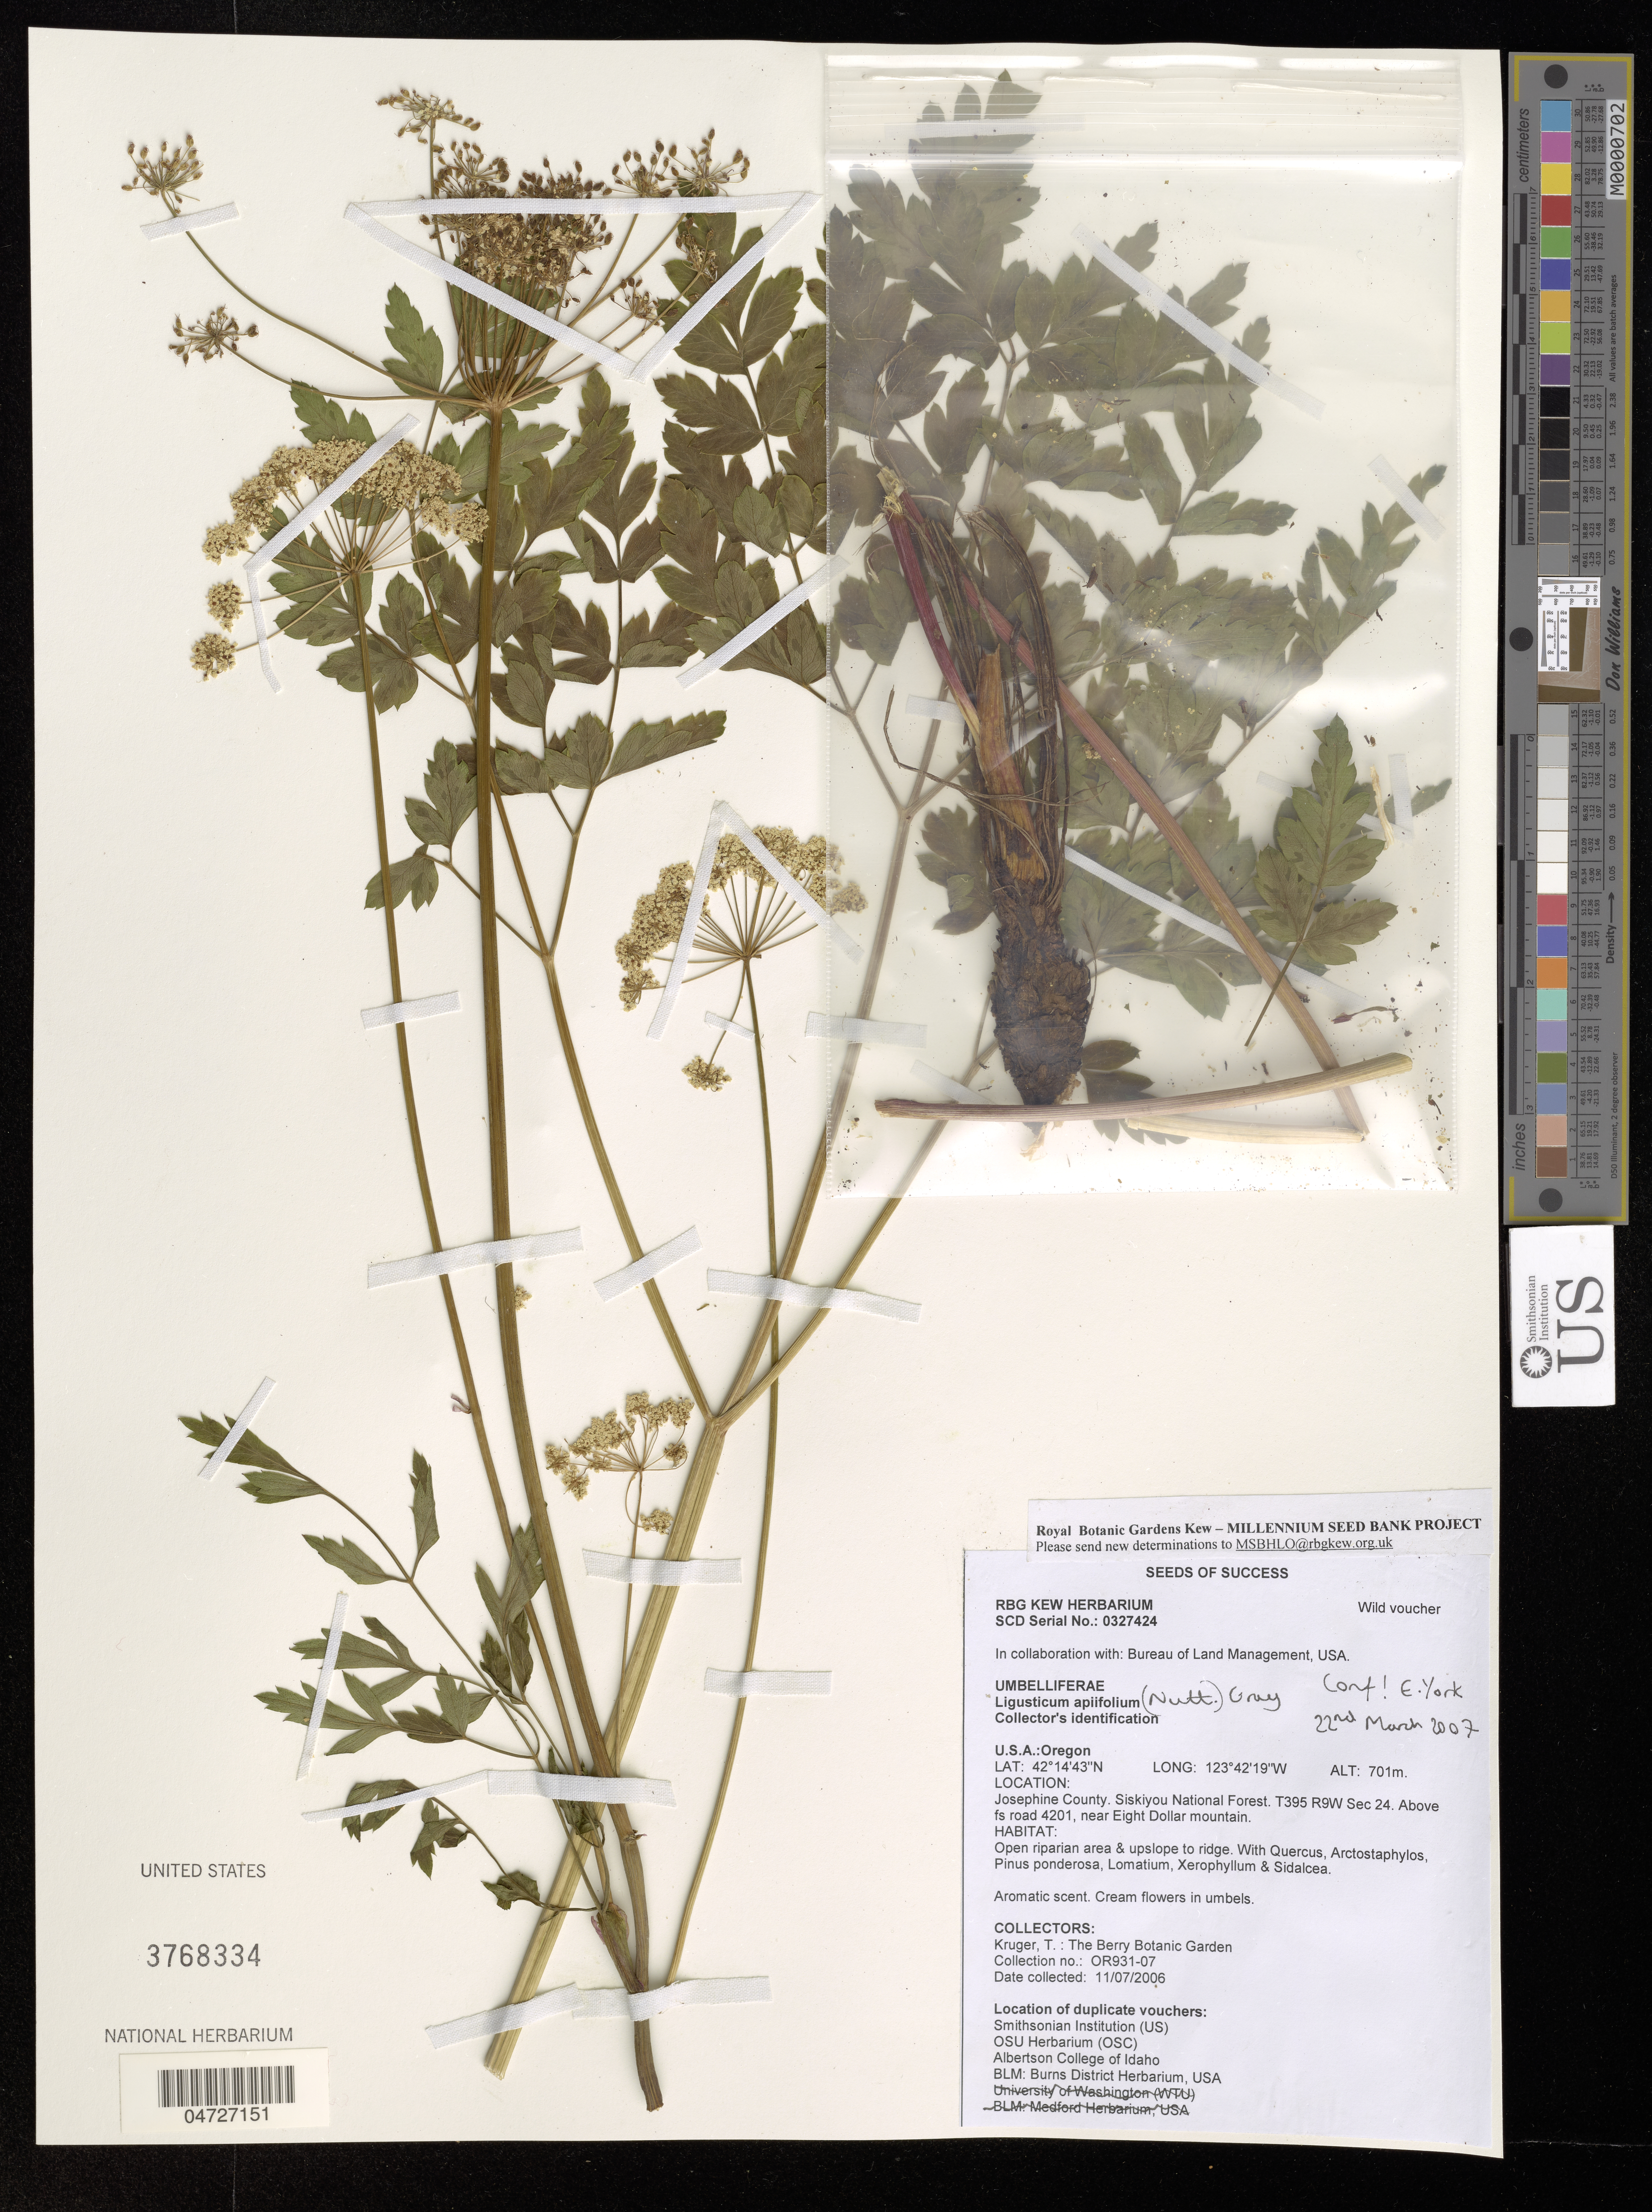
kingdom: Plantae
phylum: Tracheophyta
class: Magnoliopsida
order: Apiales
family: Apiaceae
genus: Ligusticum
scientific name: Ligusticum apiifolium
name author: (Nutt. ex Torr. & A. Gray) A. Gray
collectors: A. M. Kruger R.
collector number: OR931-07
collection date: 2006-07-11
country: United States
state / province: Oregon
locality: Josephine County. Siskiyou National Forest. T395 R9W Sec 24. Above fs road 4201, near Eight Dollar mountain.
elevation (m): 701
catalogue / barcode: US 3768334